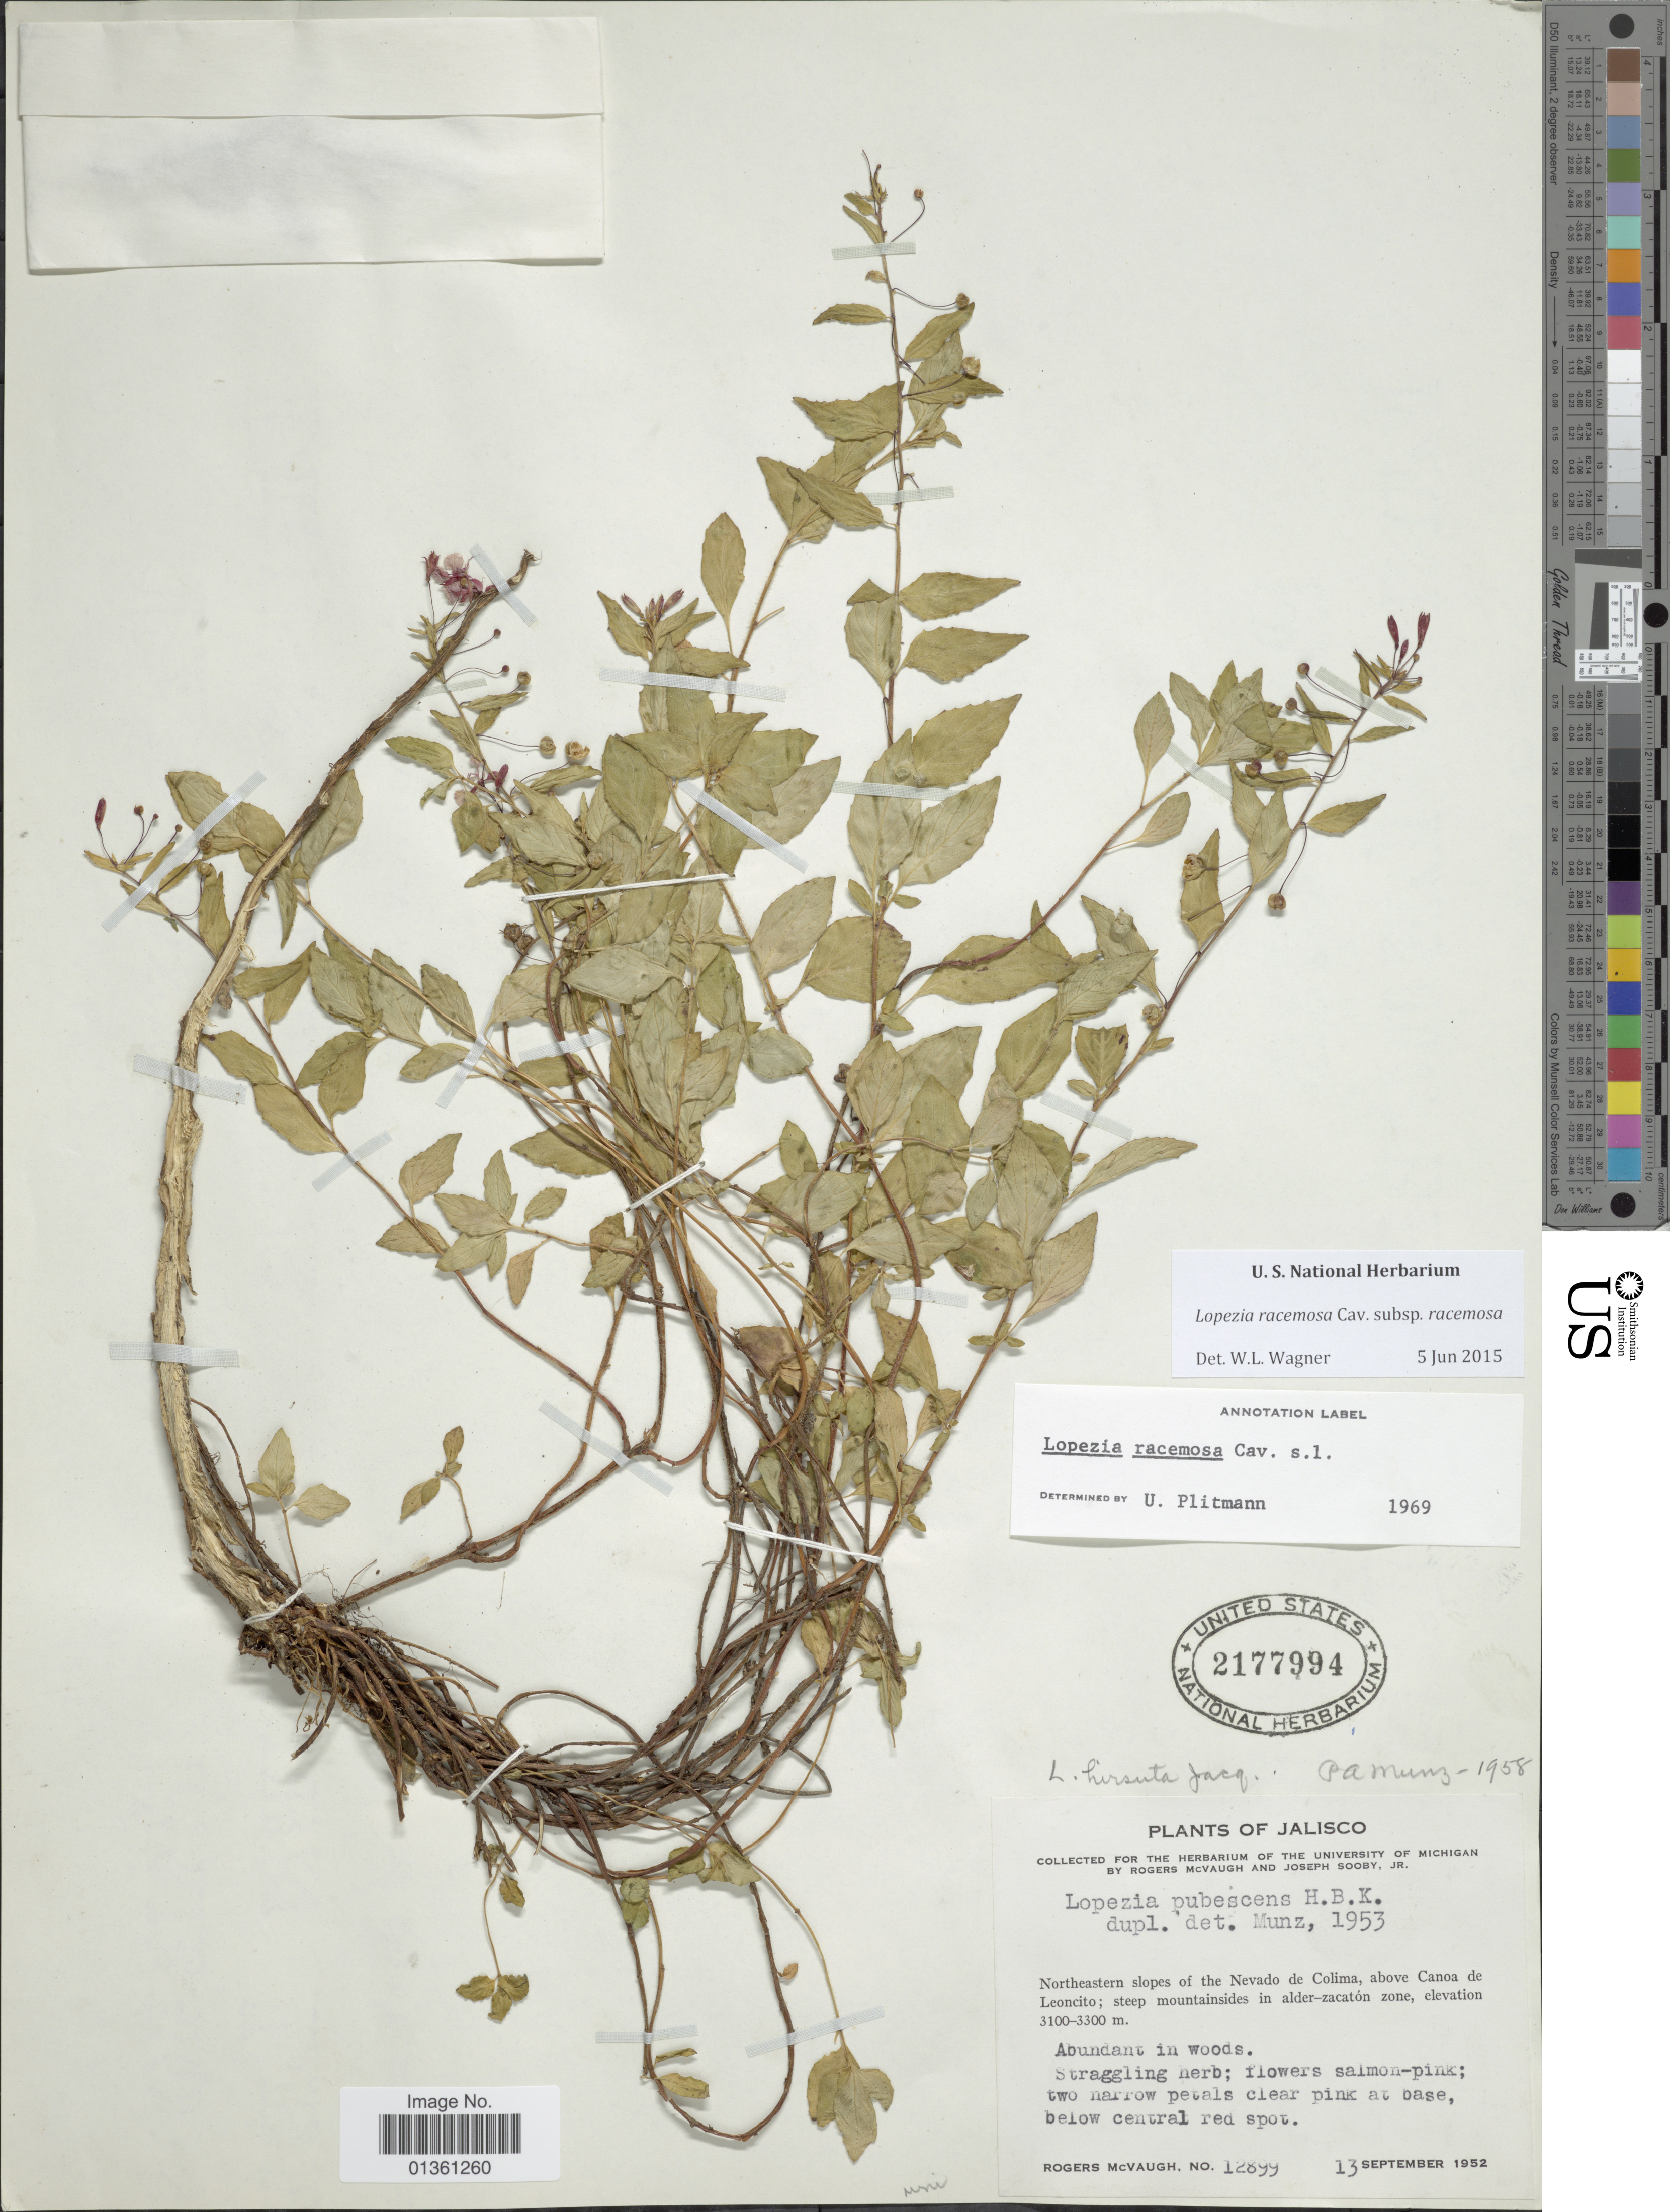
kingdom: Plantae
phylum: Tracheophyta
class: Magnoliopsida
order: Myrtales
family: Onagraceae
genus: Lopezia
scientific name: Lopezia racemosa subsp. racemosa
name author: Cav.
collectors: R. McVaugh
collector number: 12899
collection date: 1952-09-13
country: Mexico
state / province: Jalisco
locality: Northeastern slopes of the Nevado de Colima, above Canoa de Leoncito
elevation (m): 3100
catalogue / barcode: US 2177994